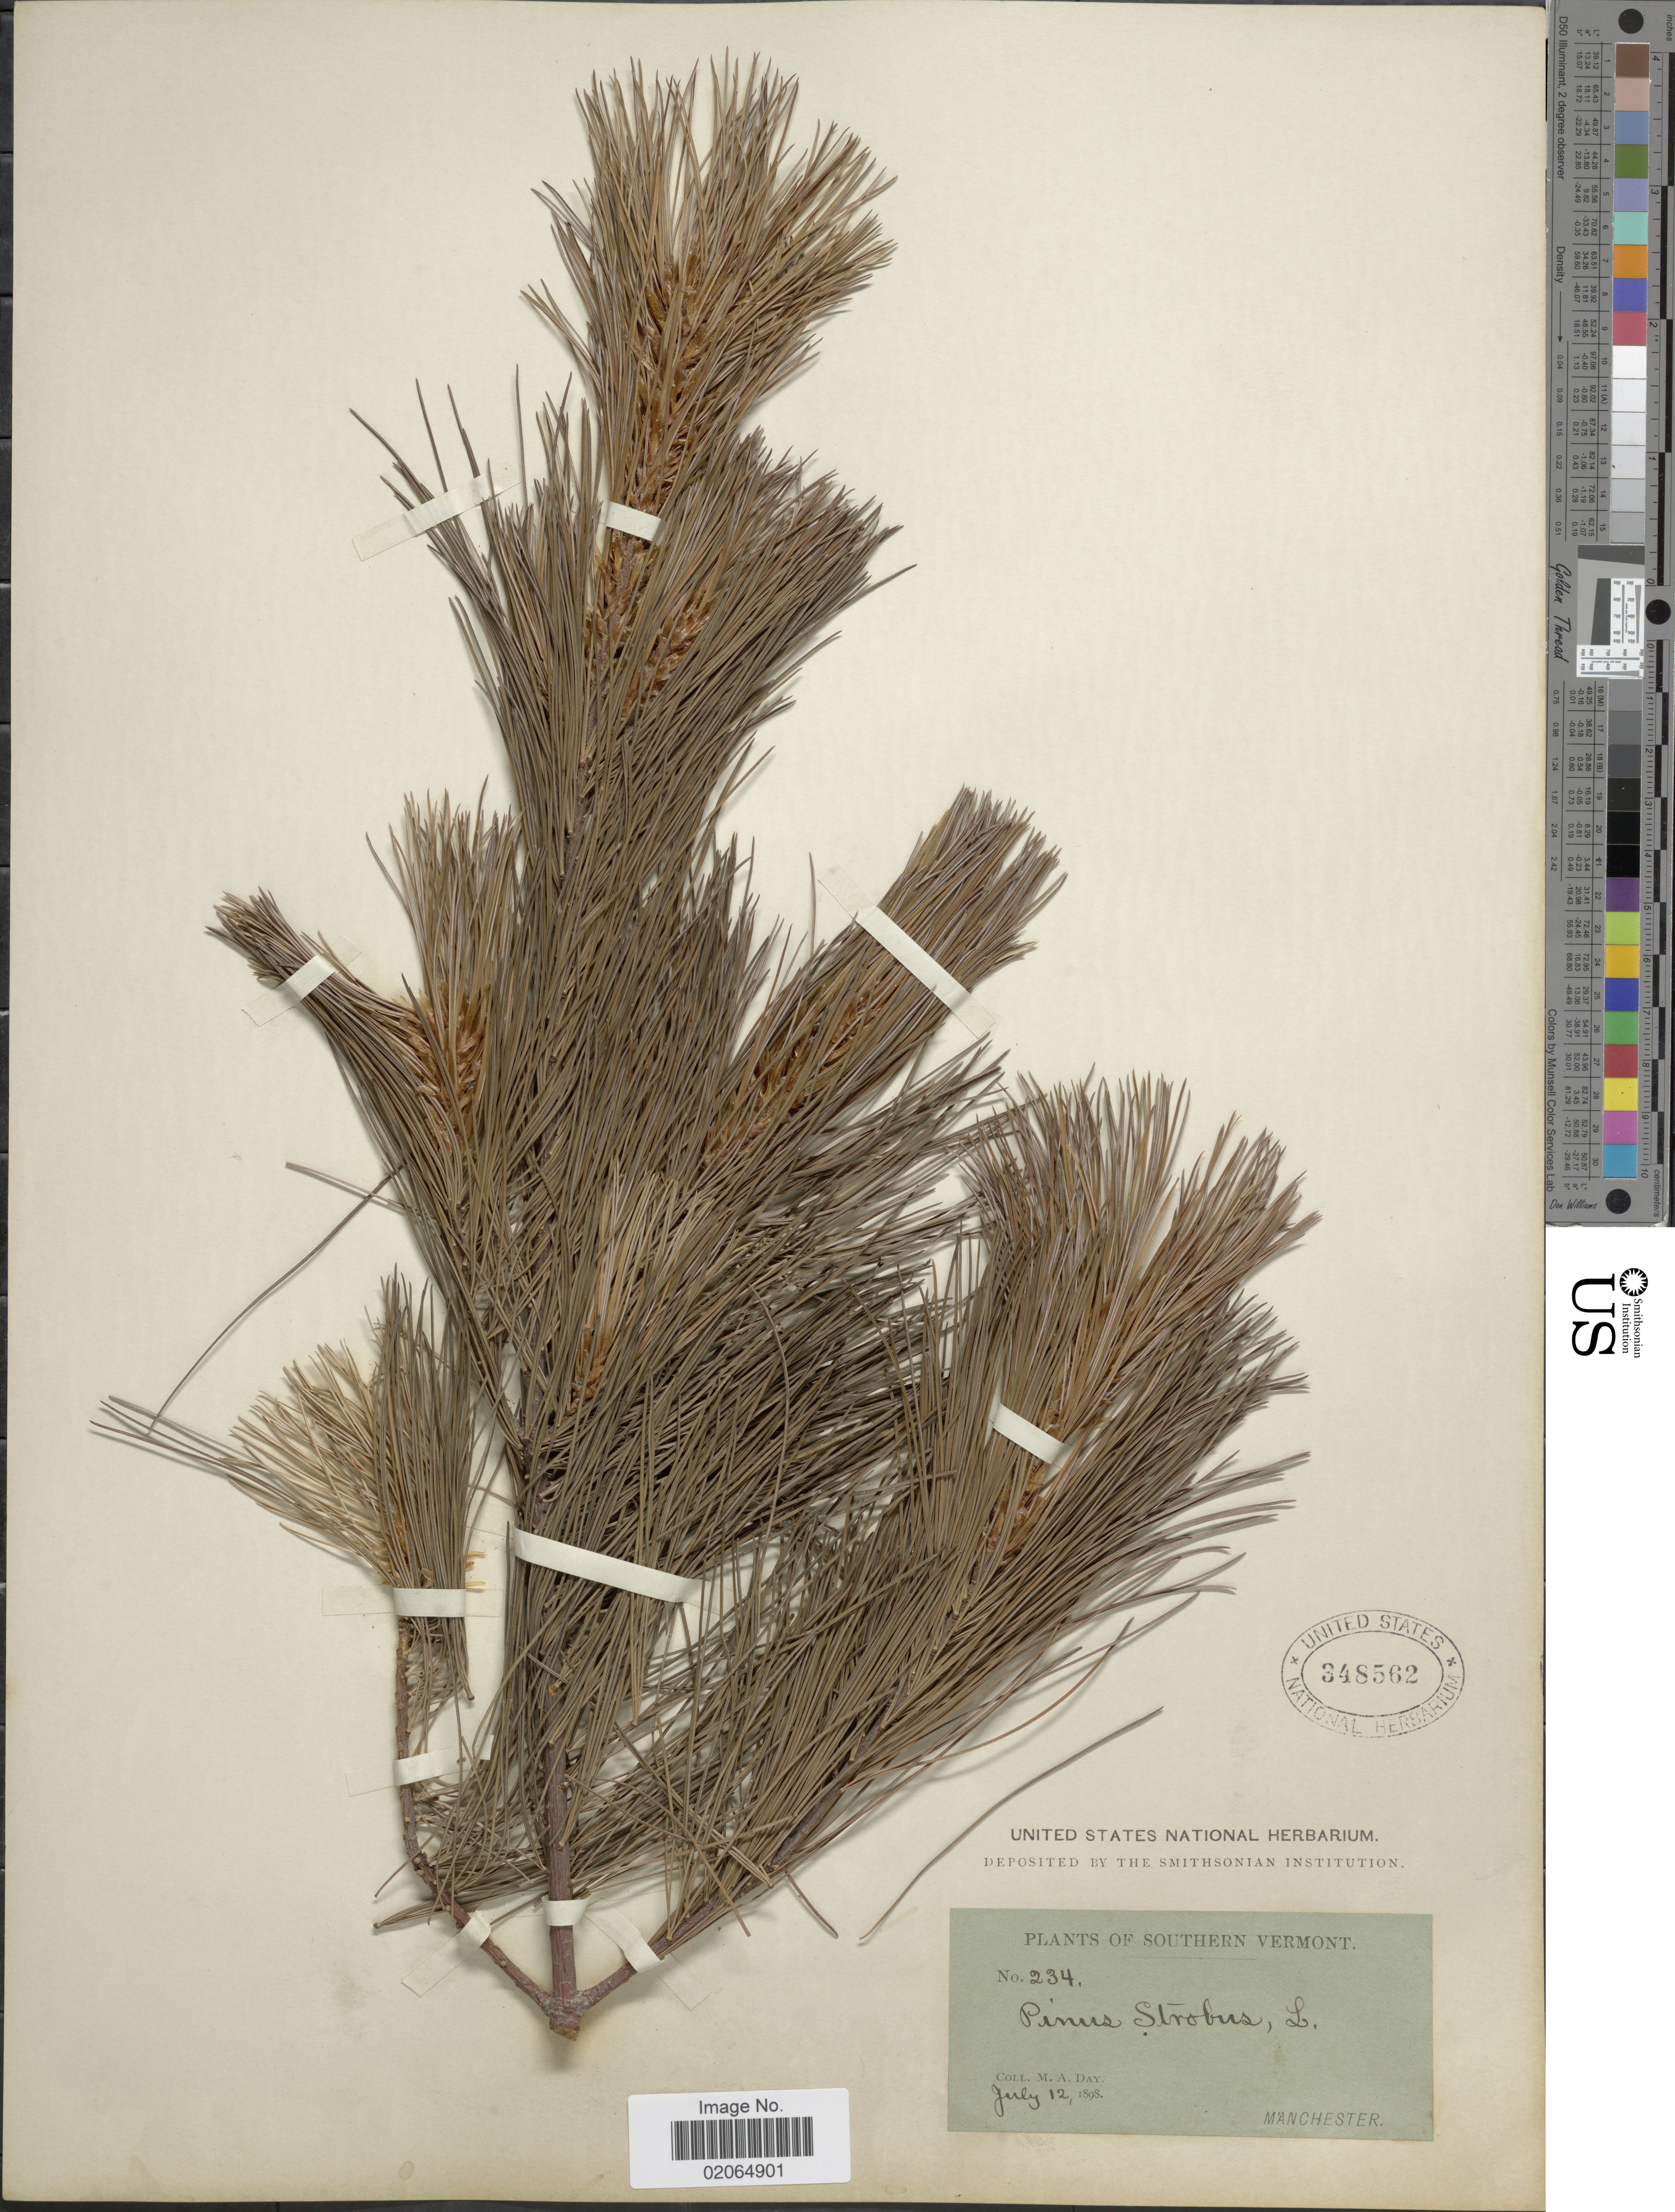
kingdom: Plantae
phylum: Tracheophyta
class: Pinopsida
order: Pinales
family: Pinaceae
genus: Pinus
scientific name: Pinus strobus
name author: L.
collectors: M. Day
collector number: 234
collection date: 1898-07-12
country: United States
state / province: Vermont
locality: Southern Vermont, Manchester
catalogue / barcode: US 348562